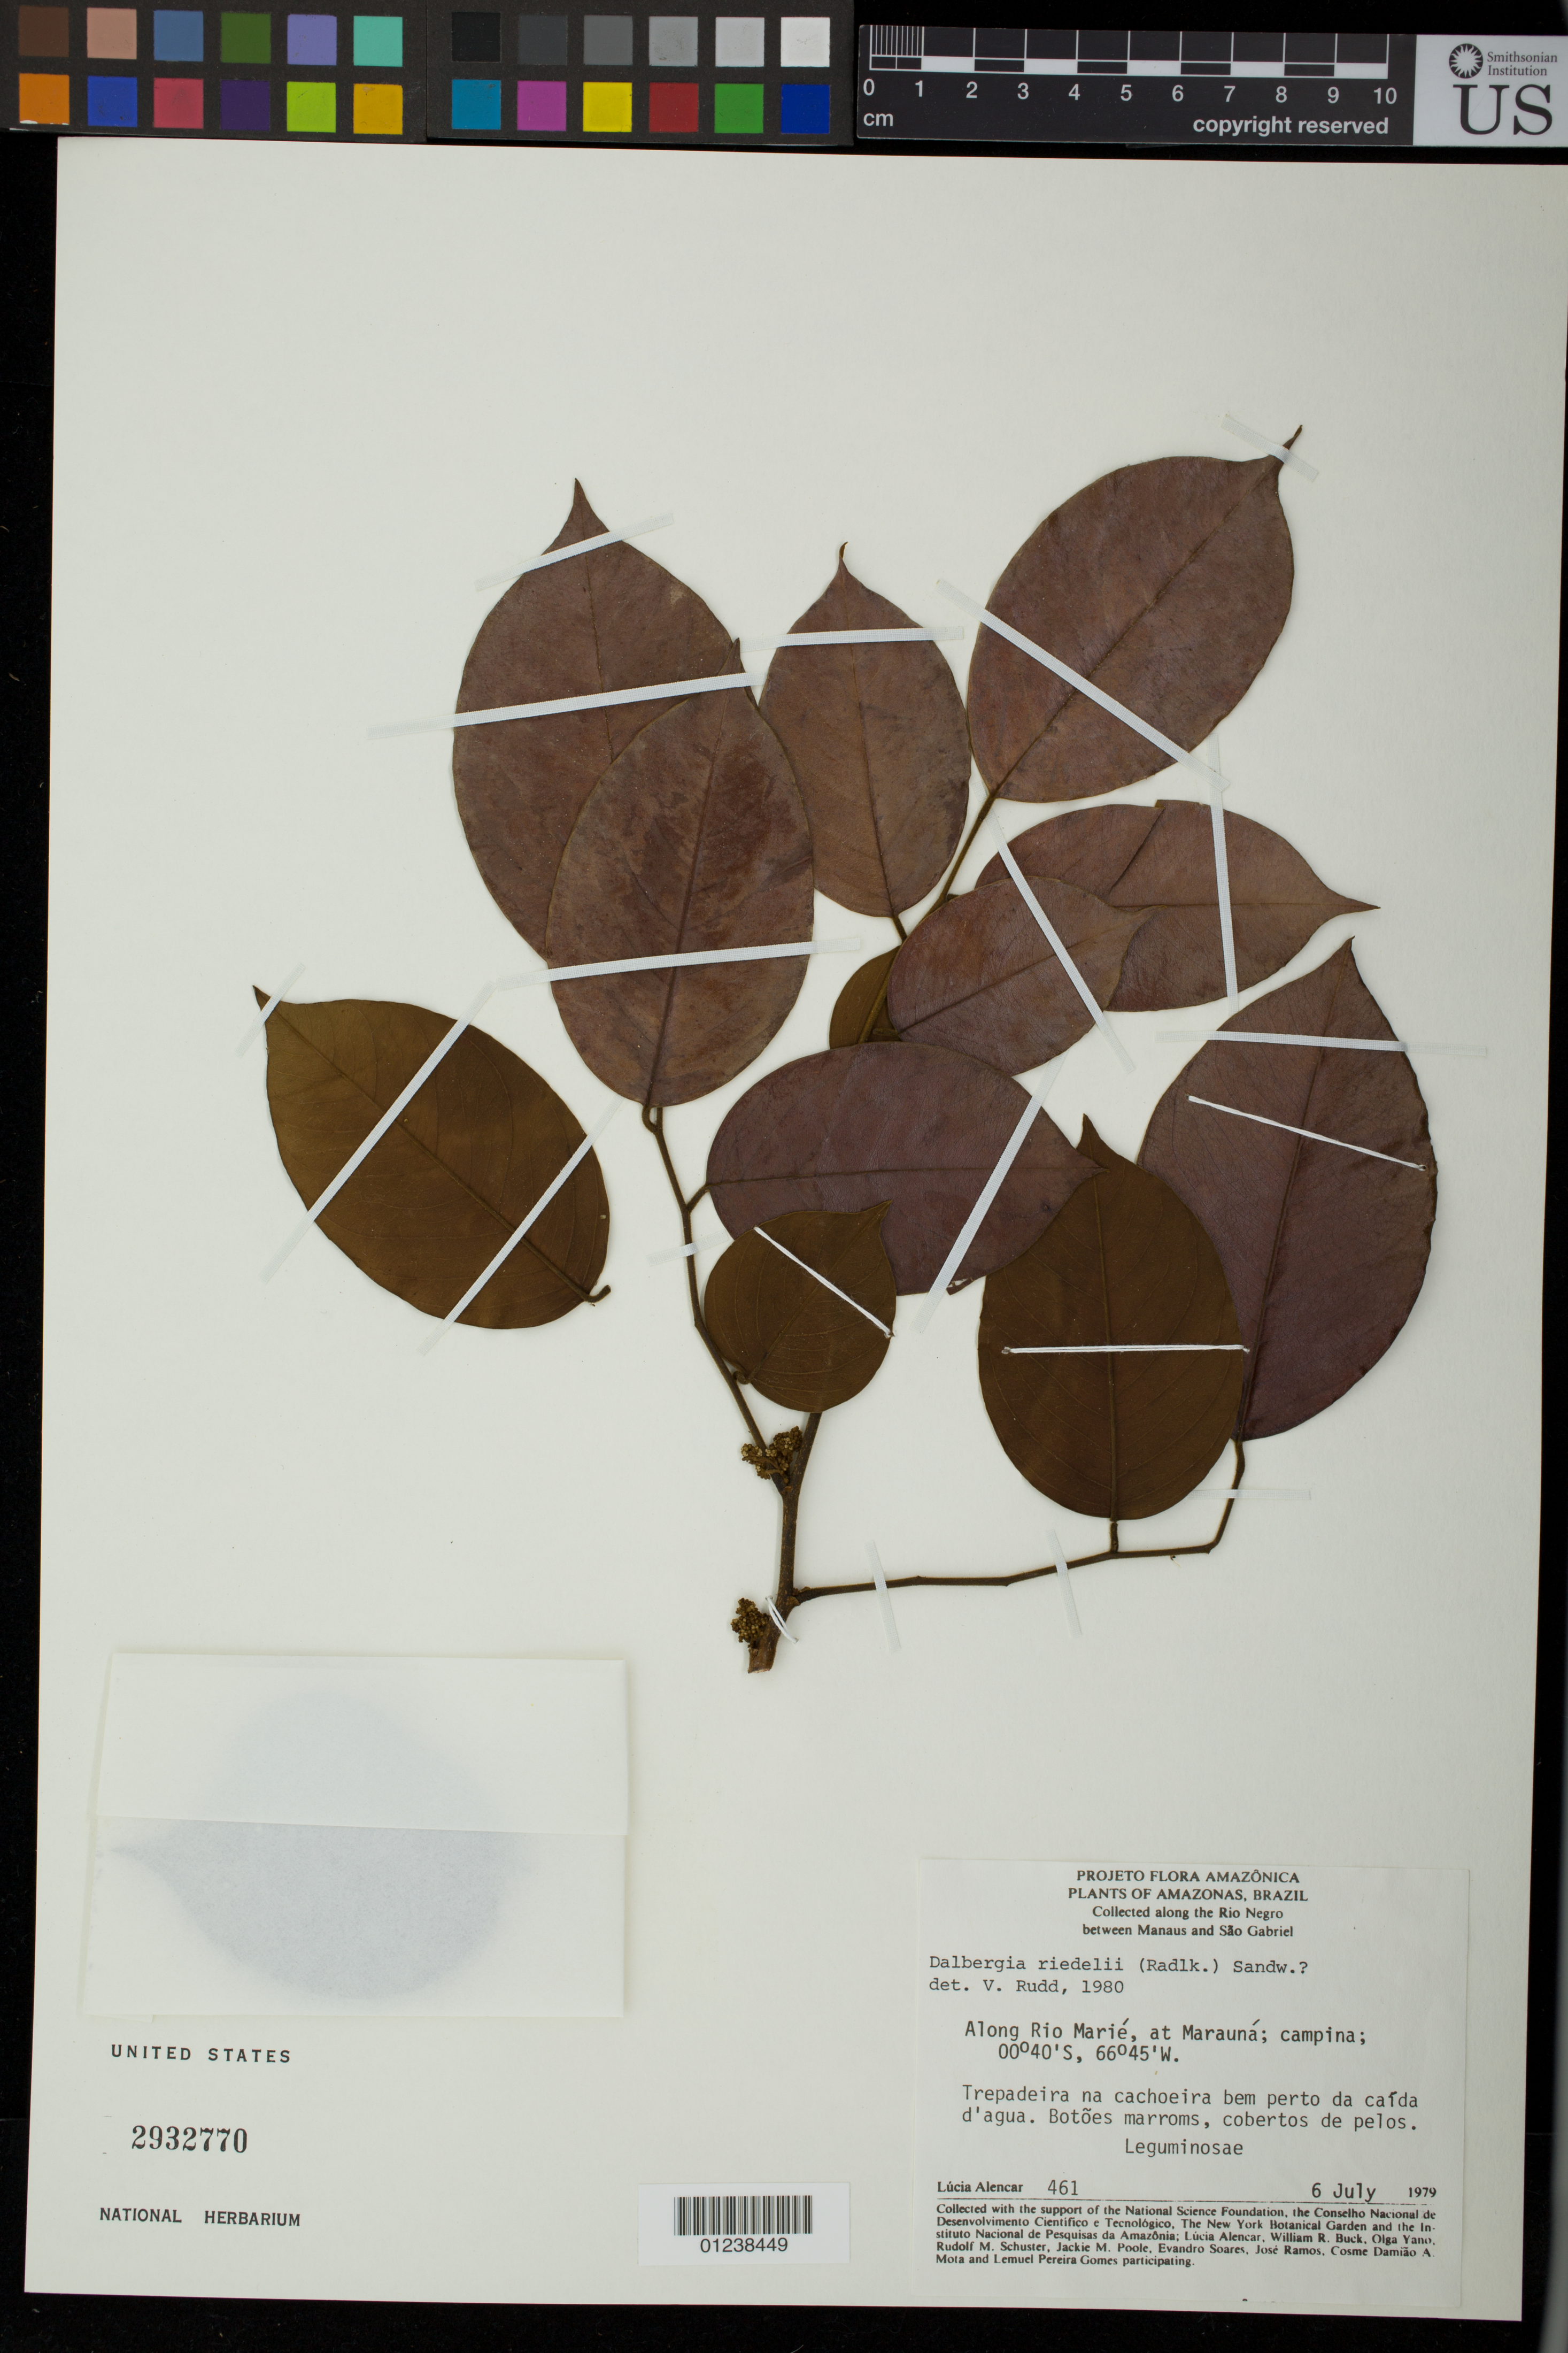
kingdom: Plantae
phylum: Tracheophyta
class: Magnoliopsida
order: Fabales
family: Fabaceae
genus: Dalbergia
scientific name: Dalbergia riedelii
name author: (Benth.) Sandwith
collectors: L. Alencar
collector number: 461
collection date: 1979-07-06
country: Brazil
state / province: Amazonas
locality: Collected along the Rio Negro between Manaus and Sao Gabriel.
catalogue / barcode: US 2932770